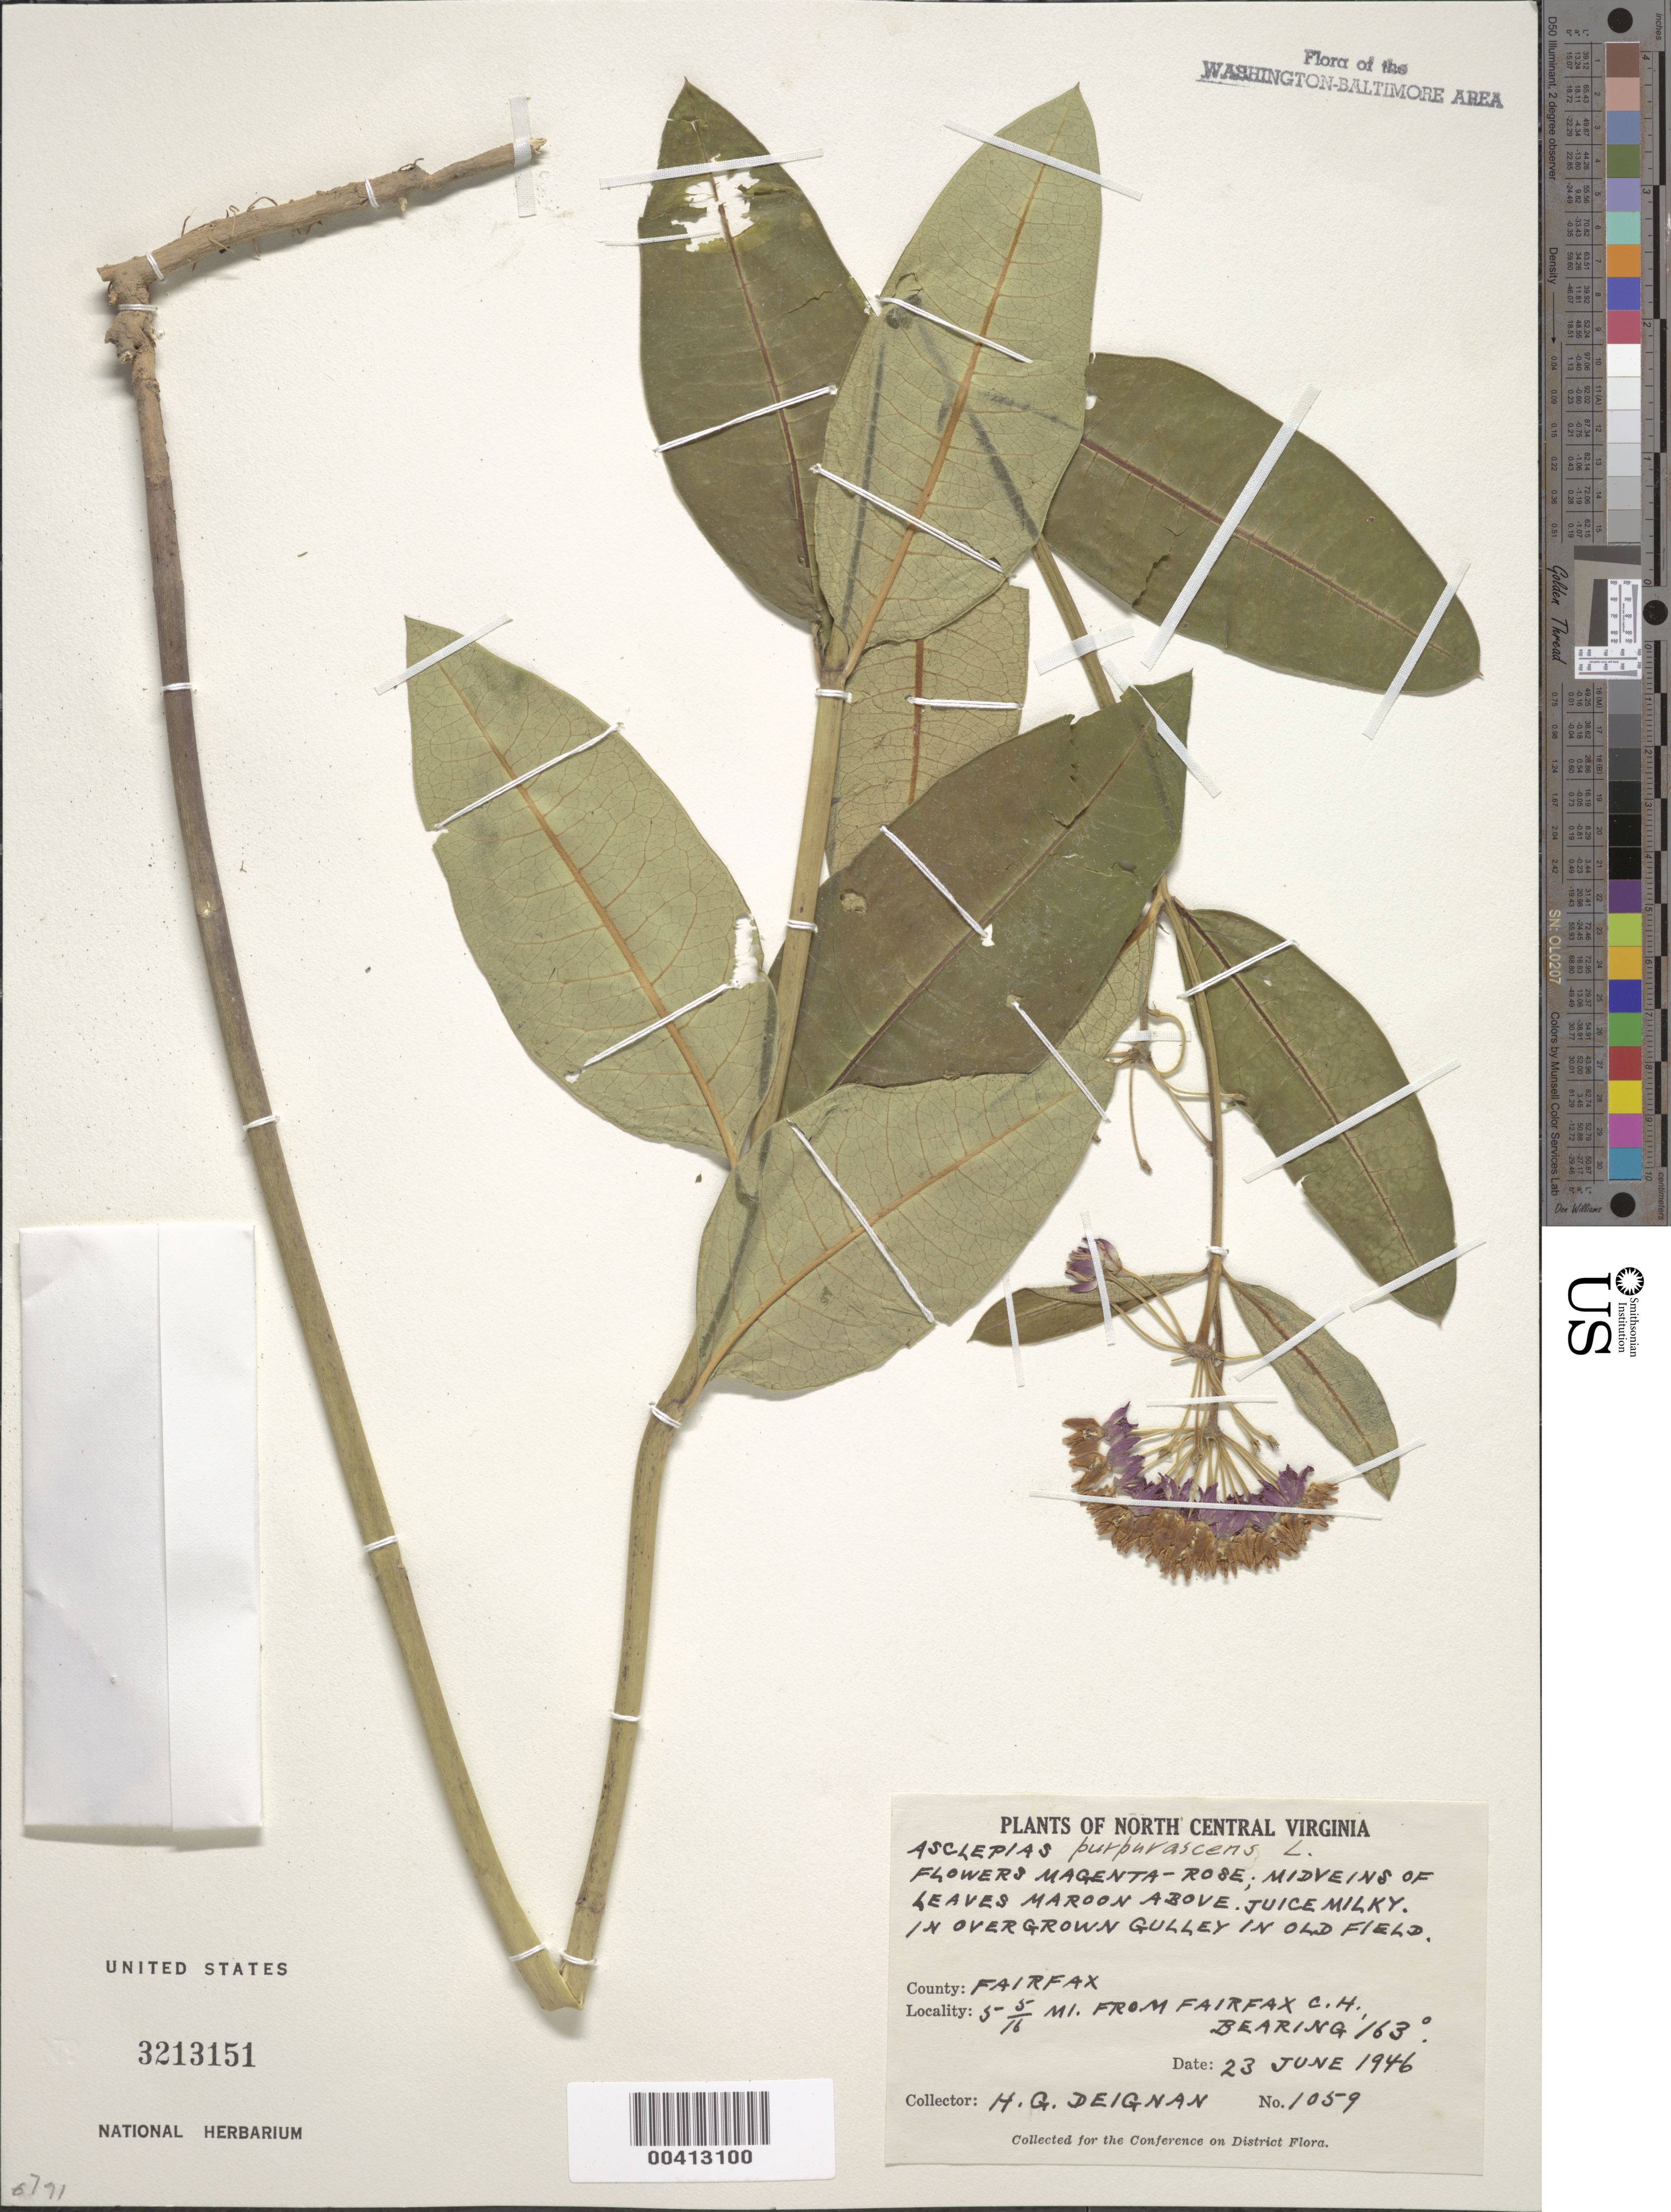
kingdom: Plantae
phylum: Tracheophyta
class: Magnoliopsida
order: Gentianales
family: Apocynaceae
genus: Asclepias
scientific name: Asclepias purpurascens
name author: L.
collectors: H. Deignan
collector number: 1059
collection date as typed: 23 Jun 1946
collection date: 1946-06-23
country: United States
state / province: Virginia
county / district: Fairfax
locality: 5 5/16 mi. from Fairfax County Courthouse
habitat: In overgrown gulley in old field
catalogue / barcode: US 3213151